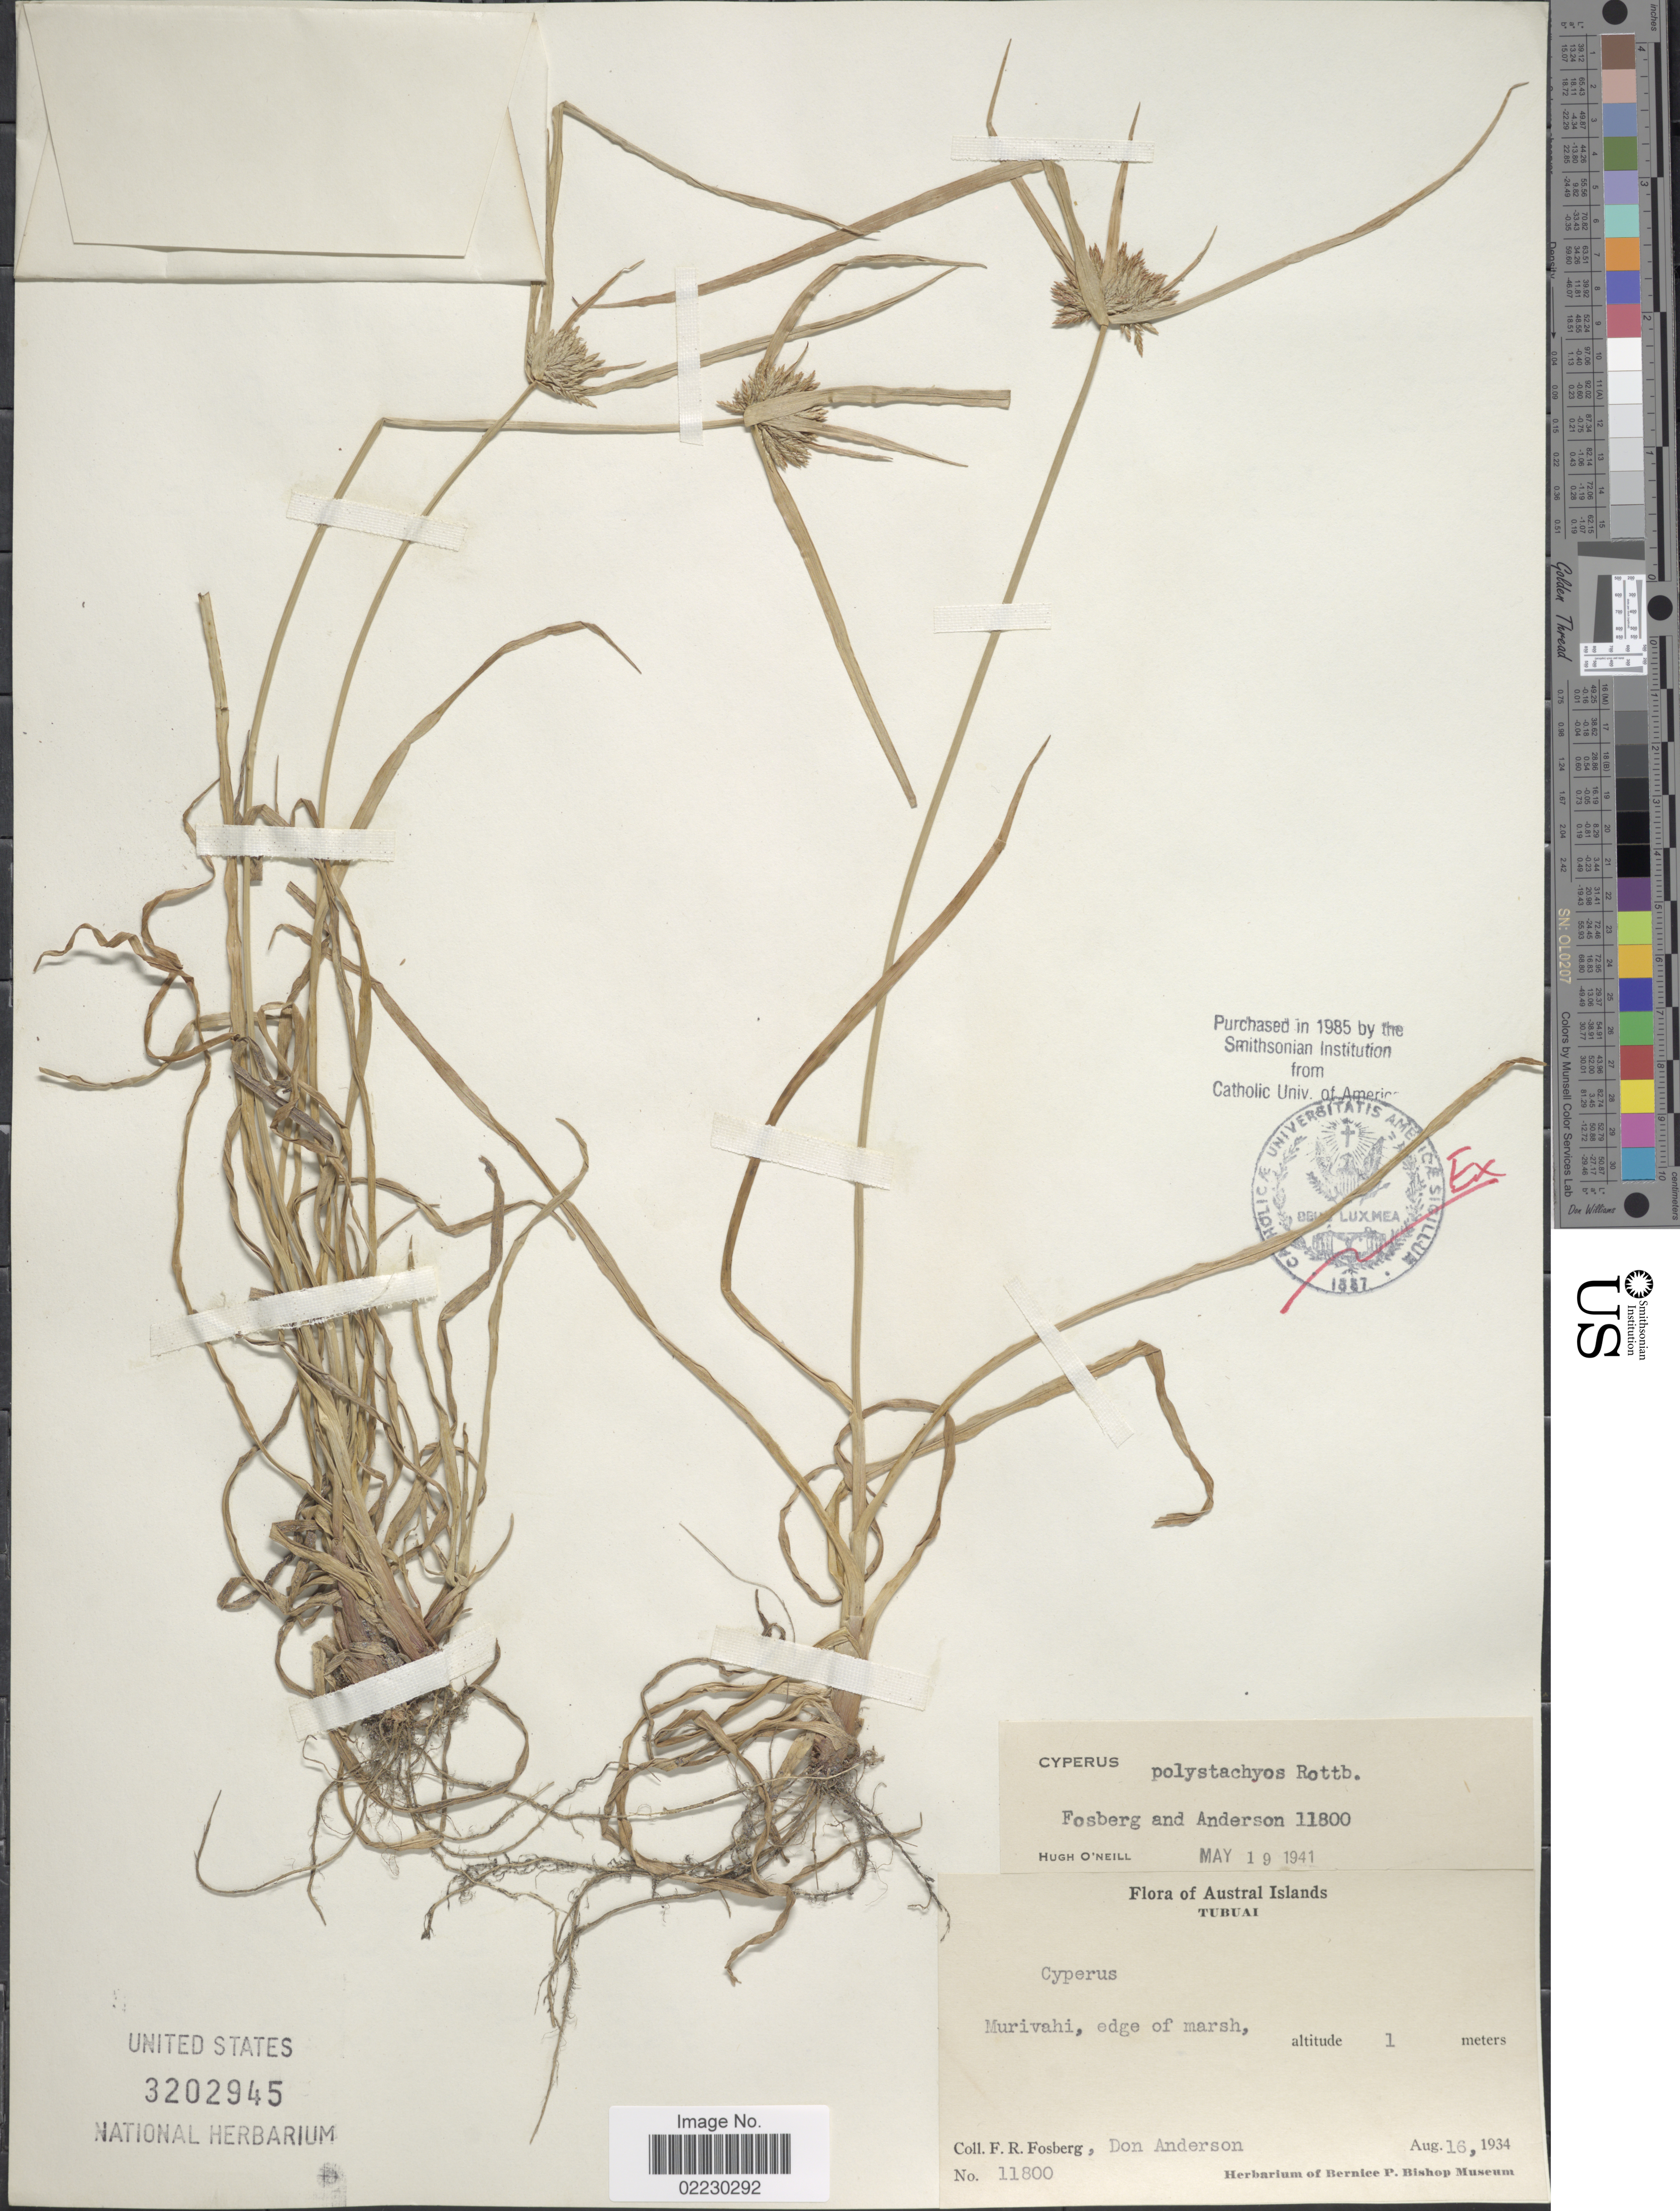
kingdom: Plantae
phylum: Tracheophyta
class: Liliopsida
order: Poales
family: Cyperaceae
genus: Cyperus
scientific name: Cyperus polystachyos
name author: Rottb.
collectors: F. R. Fosberg & D. Anderson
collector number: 11800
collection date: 1934-08-16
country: French Polynesia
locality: Austral Islands, Murivahi, edge of marsh , Tubuai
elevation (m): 1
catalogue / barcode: US 3202945